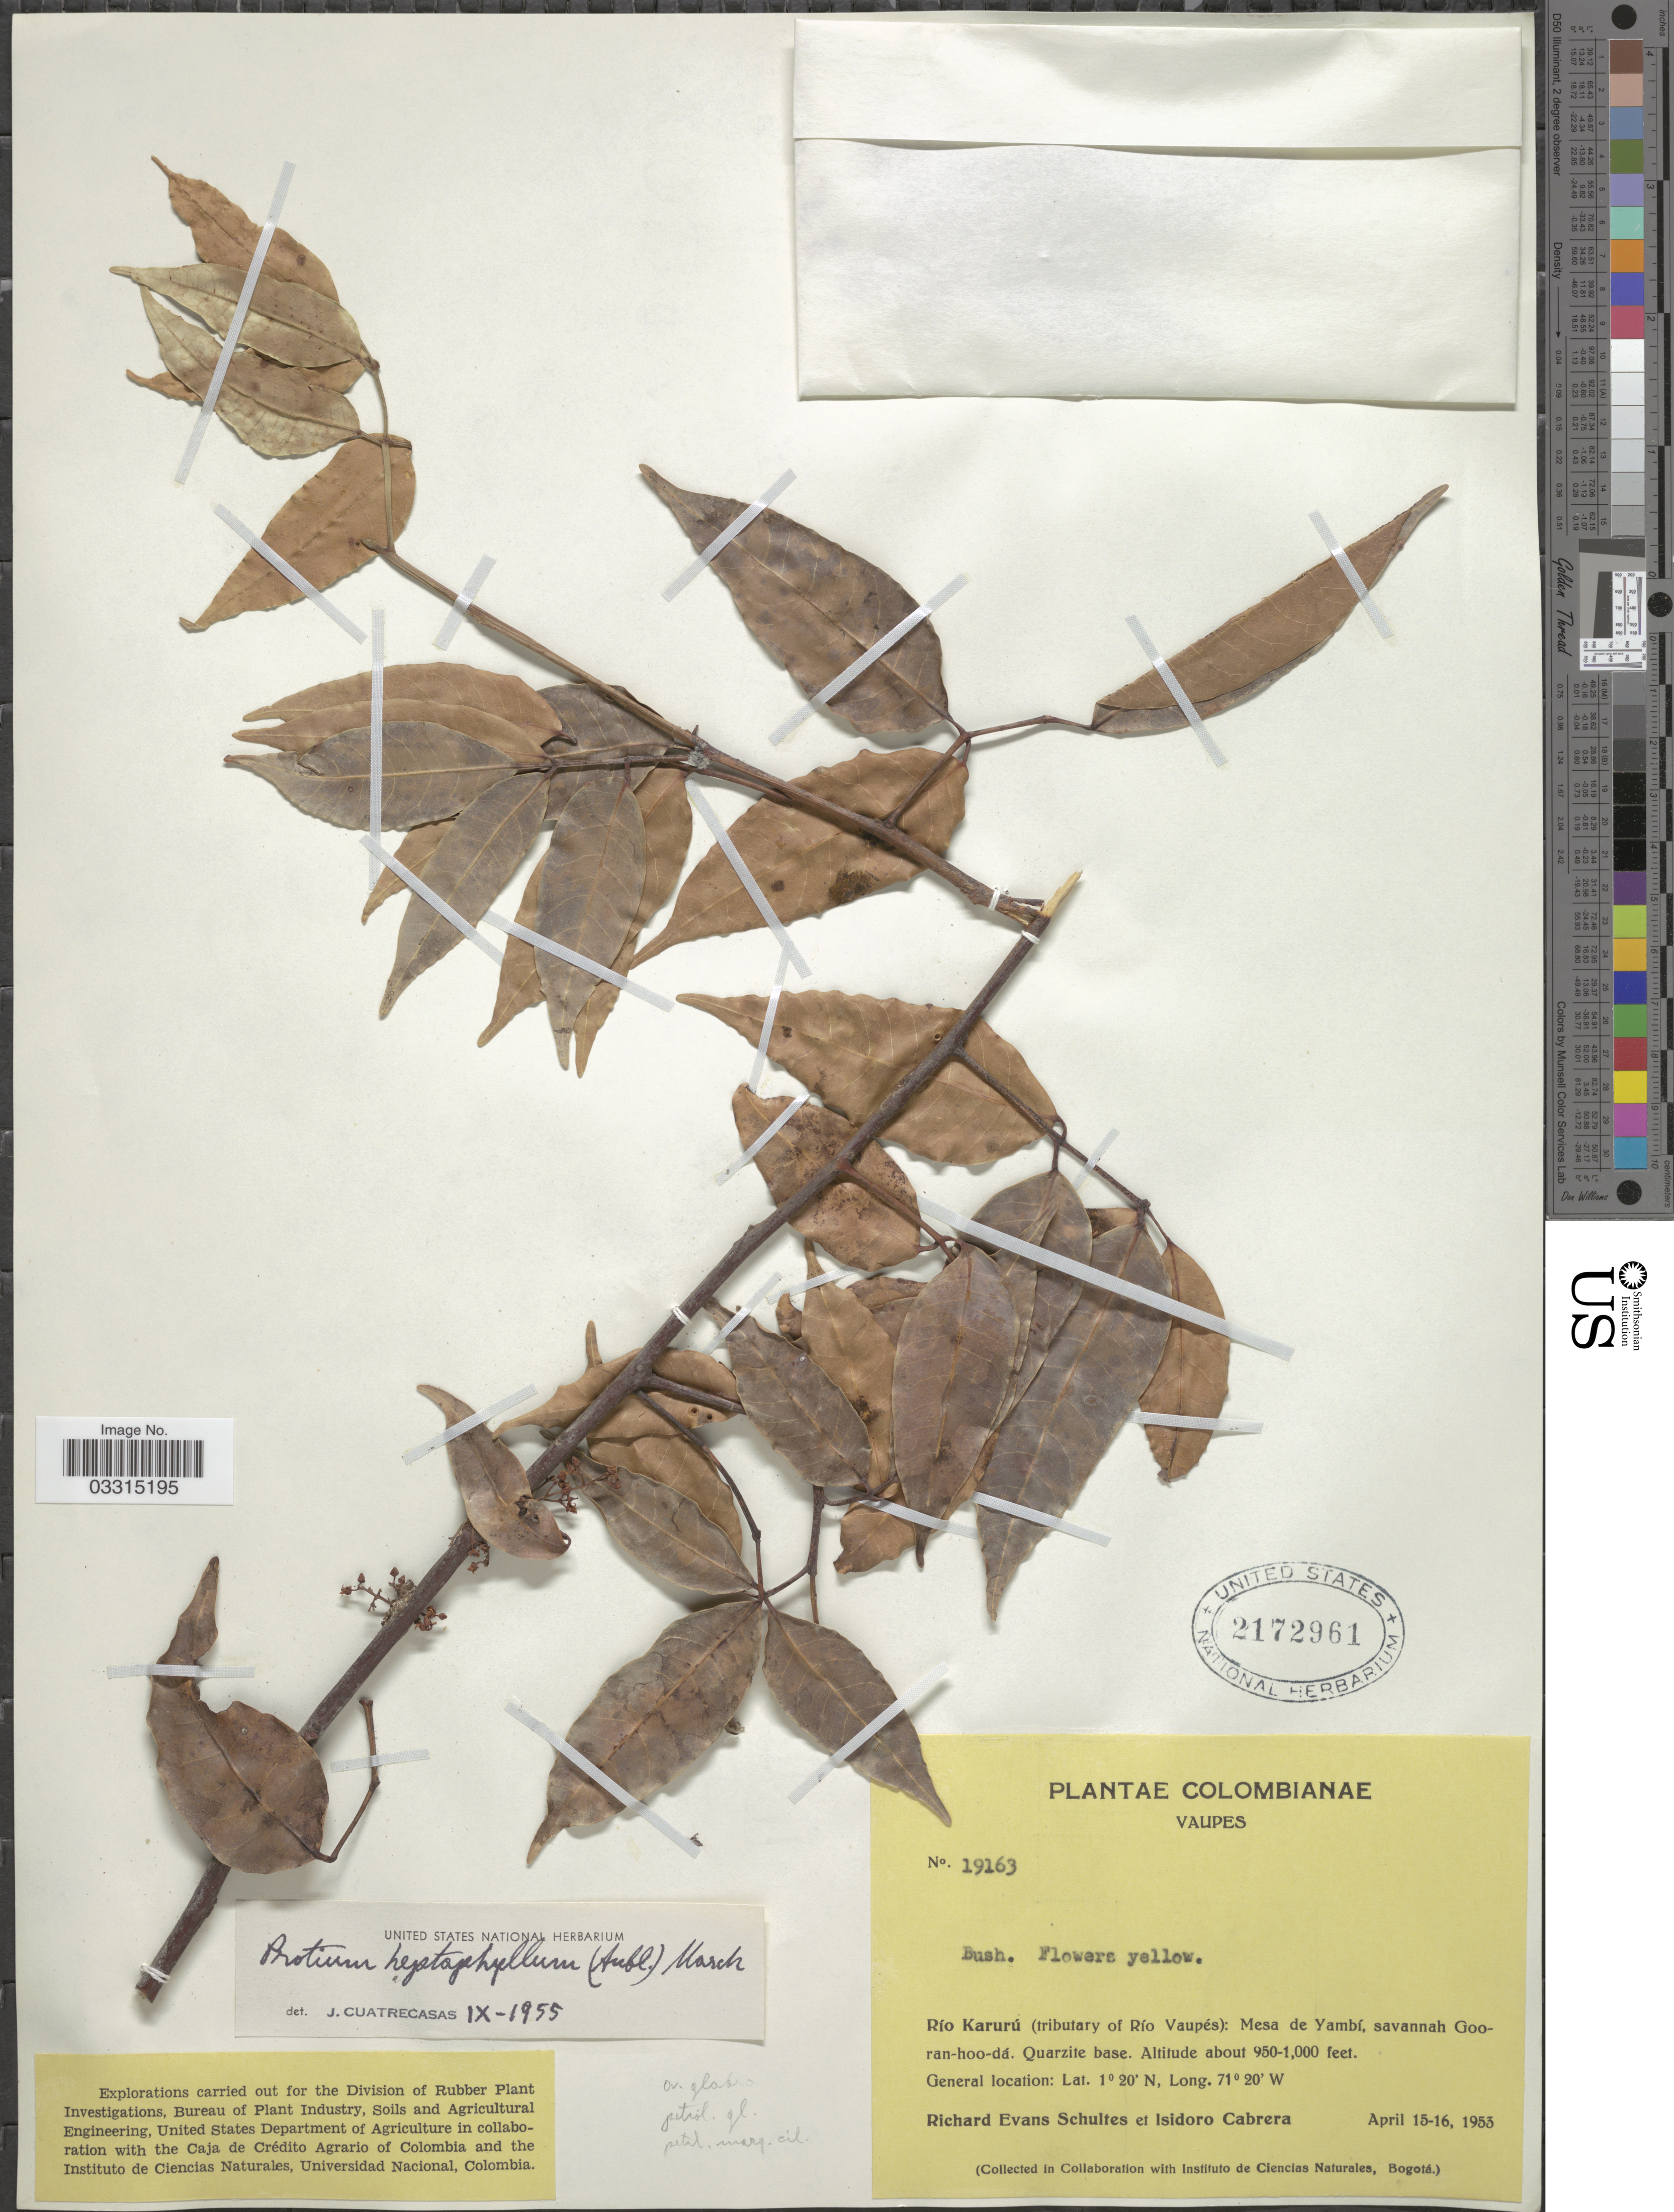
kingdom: Plantae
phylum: Tracheophyta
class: Magnoliopsida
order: Sapindales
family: Burseraceae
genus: Protium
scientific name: Protium heptaphyllum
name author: (Aubl.) Marchand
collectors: R. E. Schultes & I. Cabrera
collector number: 19163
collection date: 1953-04-15/1953-04-16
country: Colombia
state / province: Vaupés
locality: Río Karurú (tributary of Río Vaupés): Mesa de Yambí, savannah Gooran-hoo-dá.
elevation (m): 290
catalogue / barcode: US 2172961